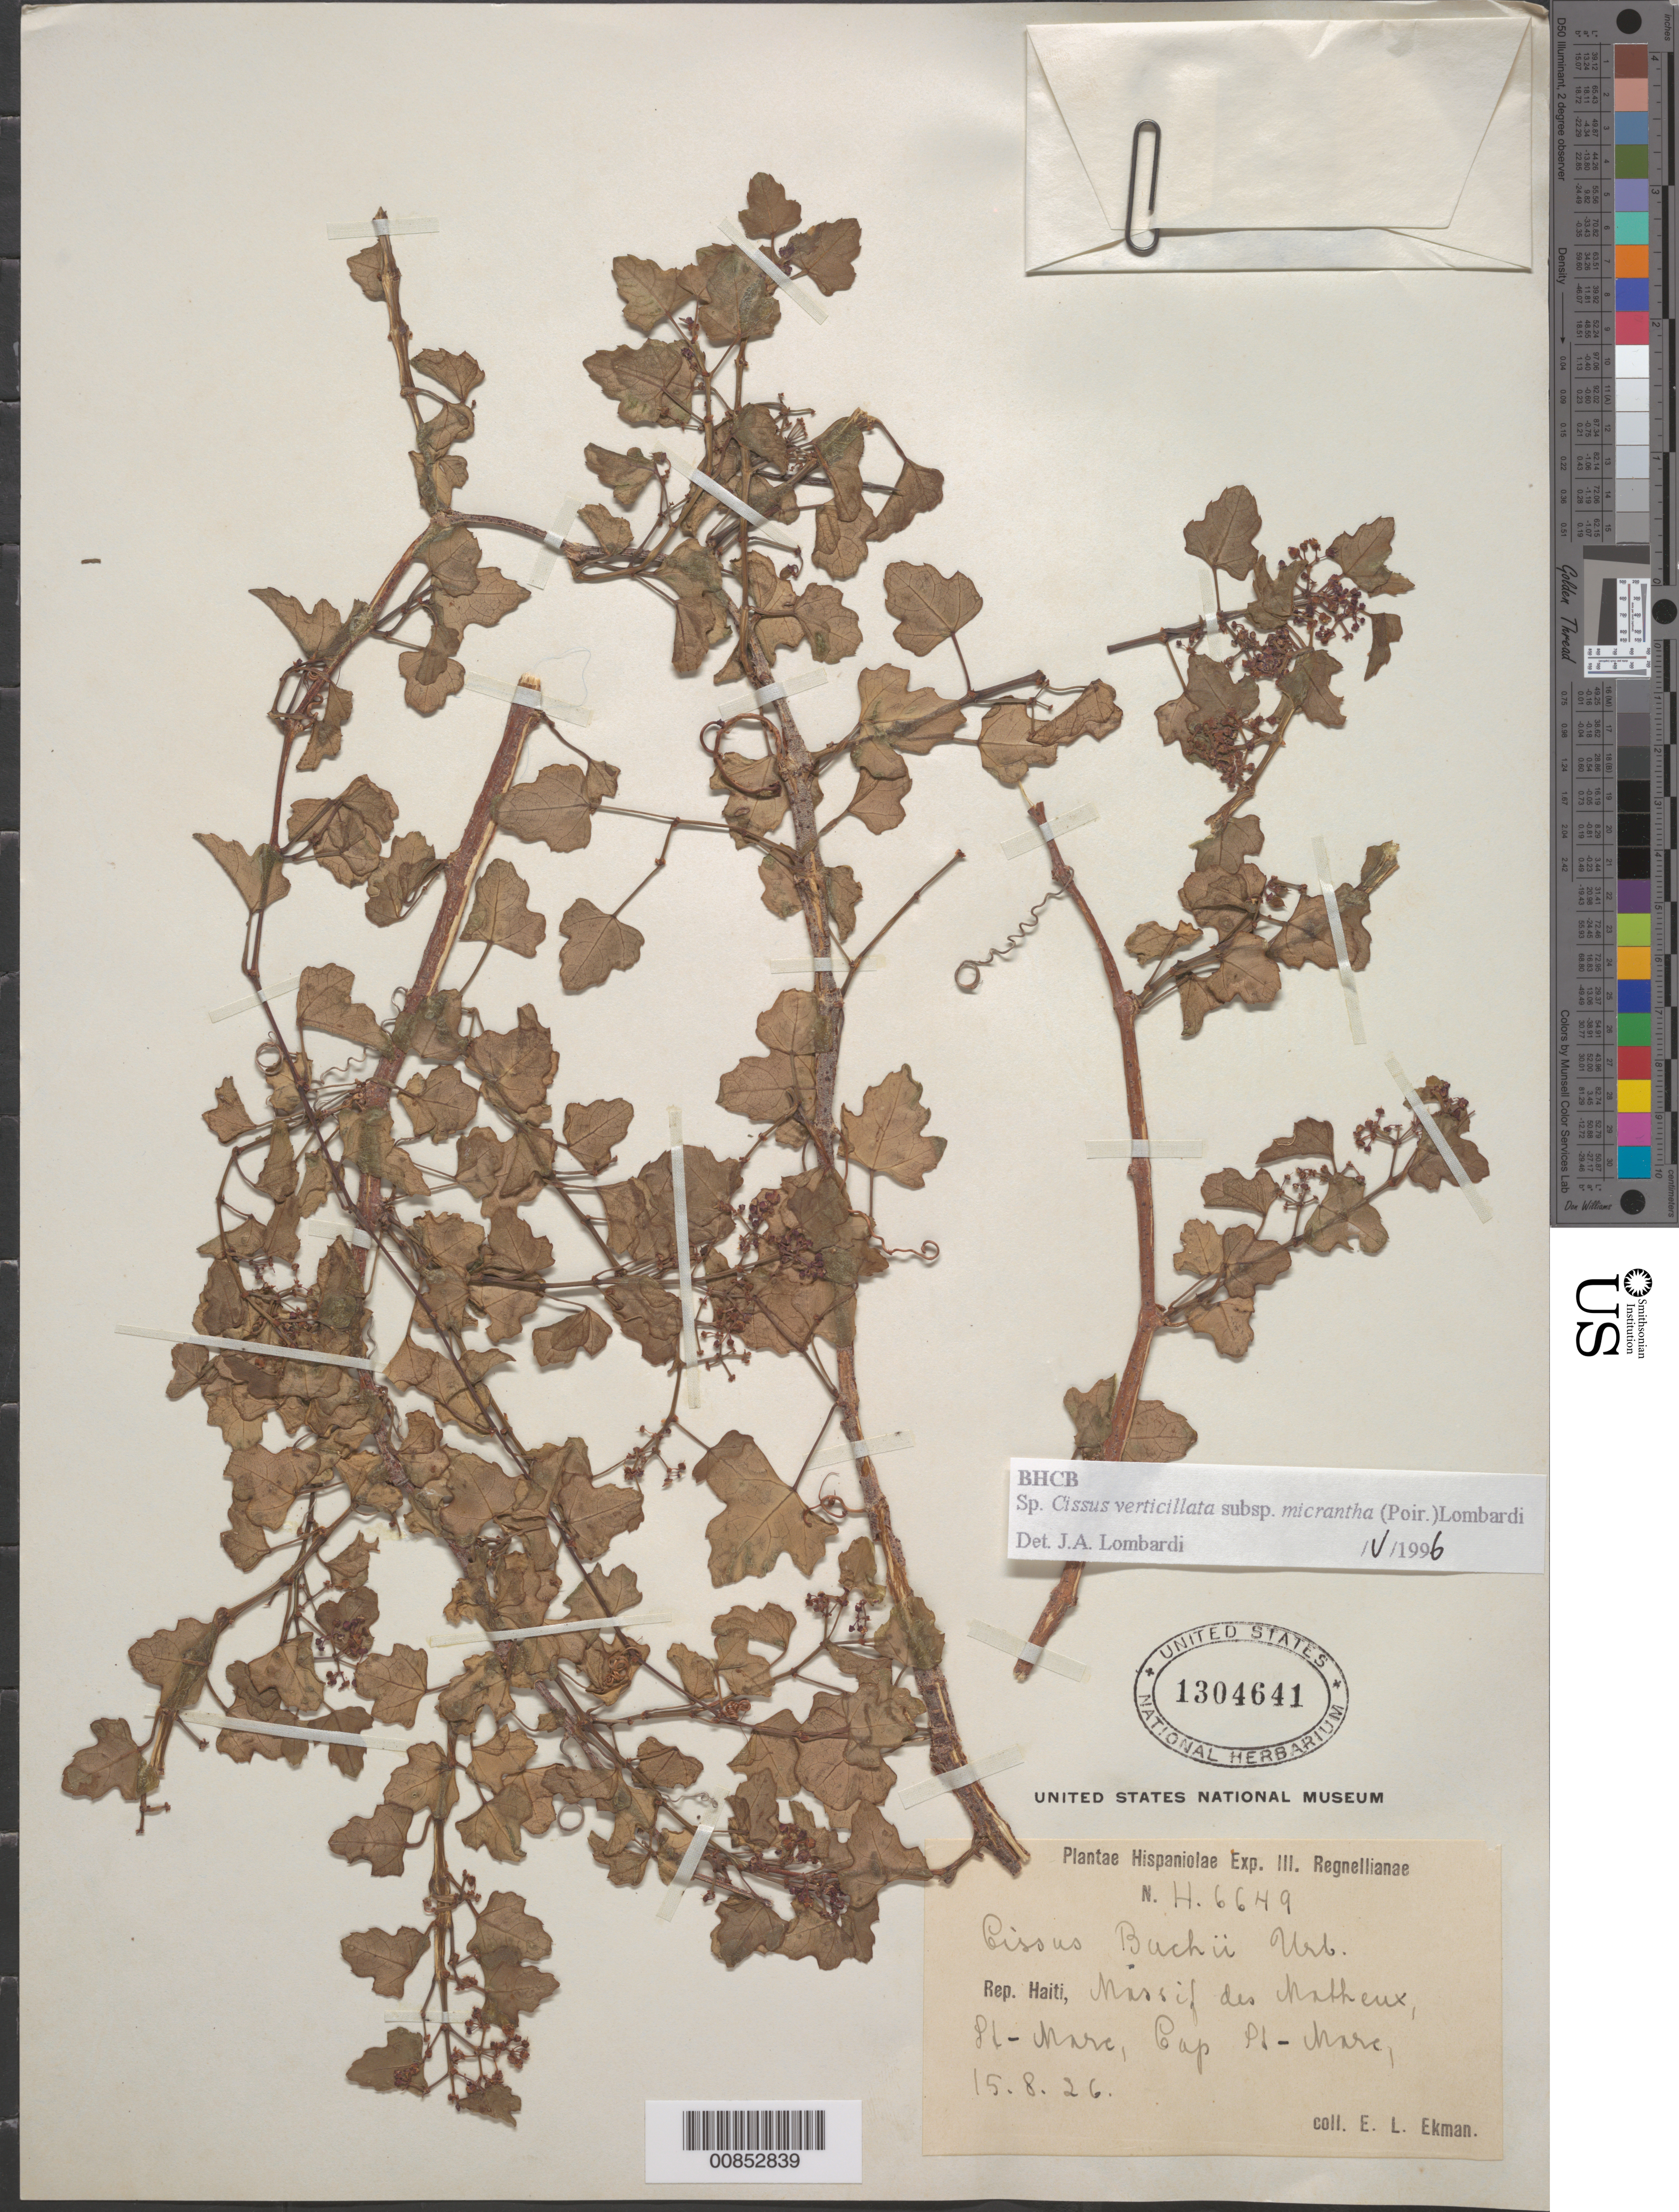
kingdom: Plantae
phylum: Tracheophyta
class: Magnoliopsida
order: Vitales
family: Vitaceae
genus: Cissus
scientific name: Cissus verticillata subsp. micrantha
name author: (Poir.) Lombardi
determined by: Lombardi, Julio A.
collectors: E. L. Ekman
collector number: H 6649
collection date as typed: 15 Aug 1926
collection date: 1926-08-15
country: Haiti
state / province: Artibonite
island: Hispaniola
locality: Massif des Matheux, St-Marc, Cap. St. Marc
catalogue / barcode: US 1304641